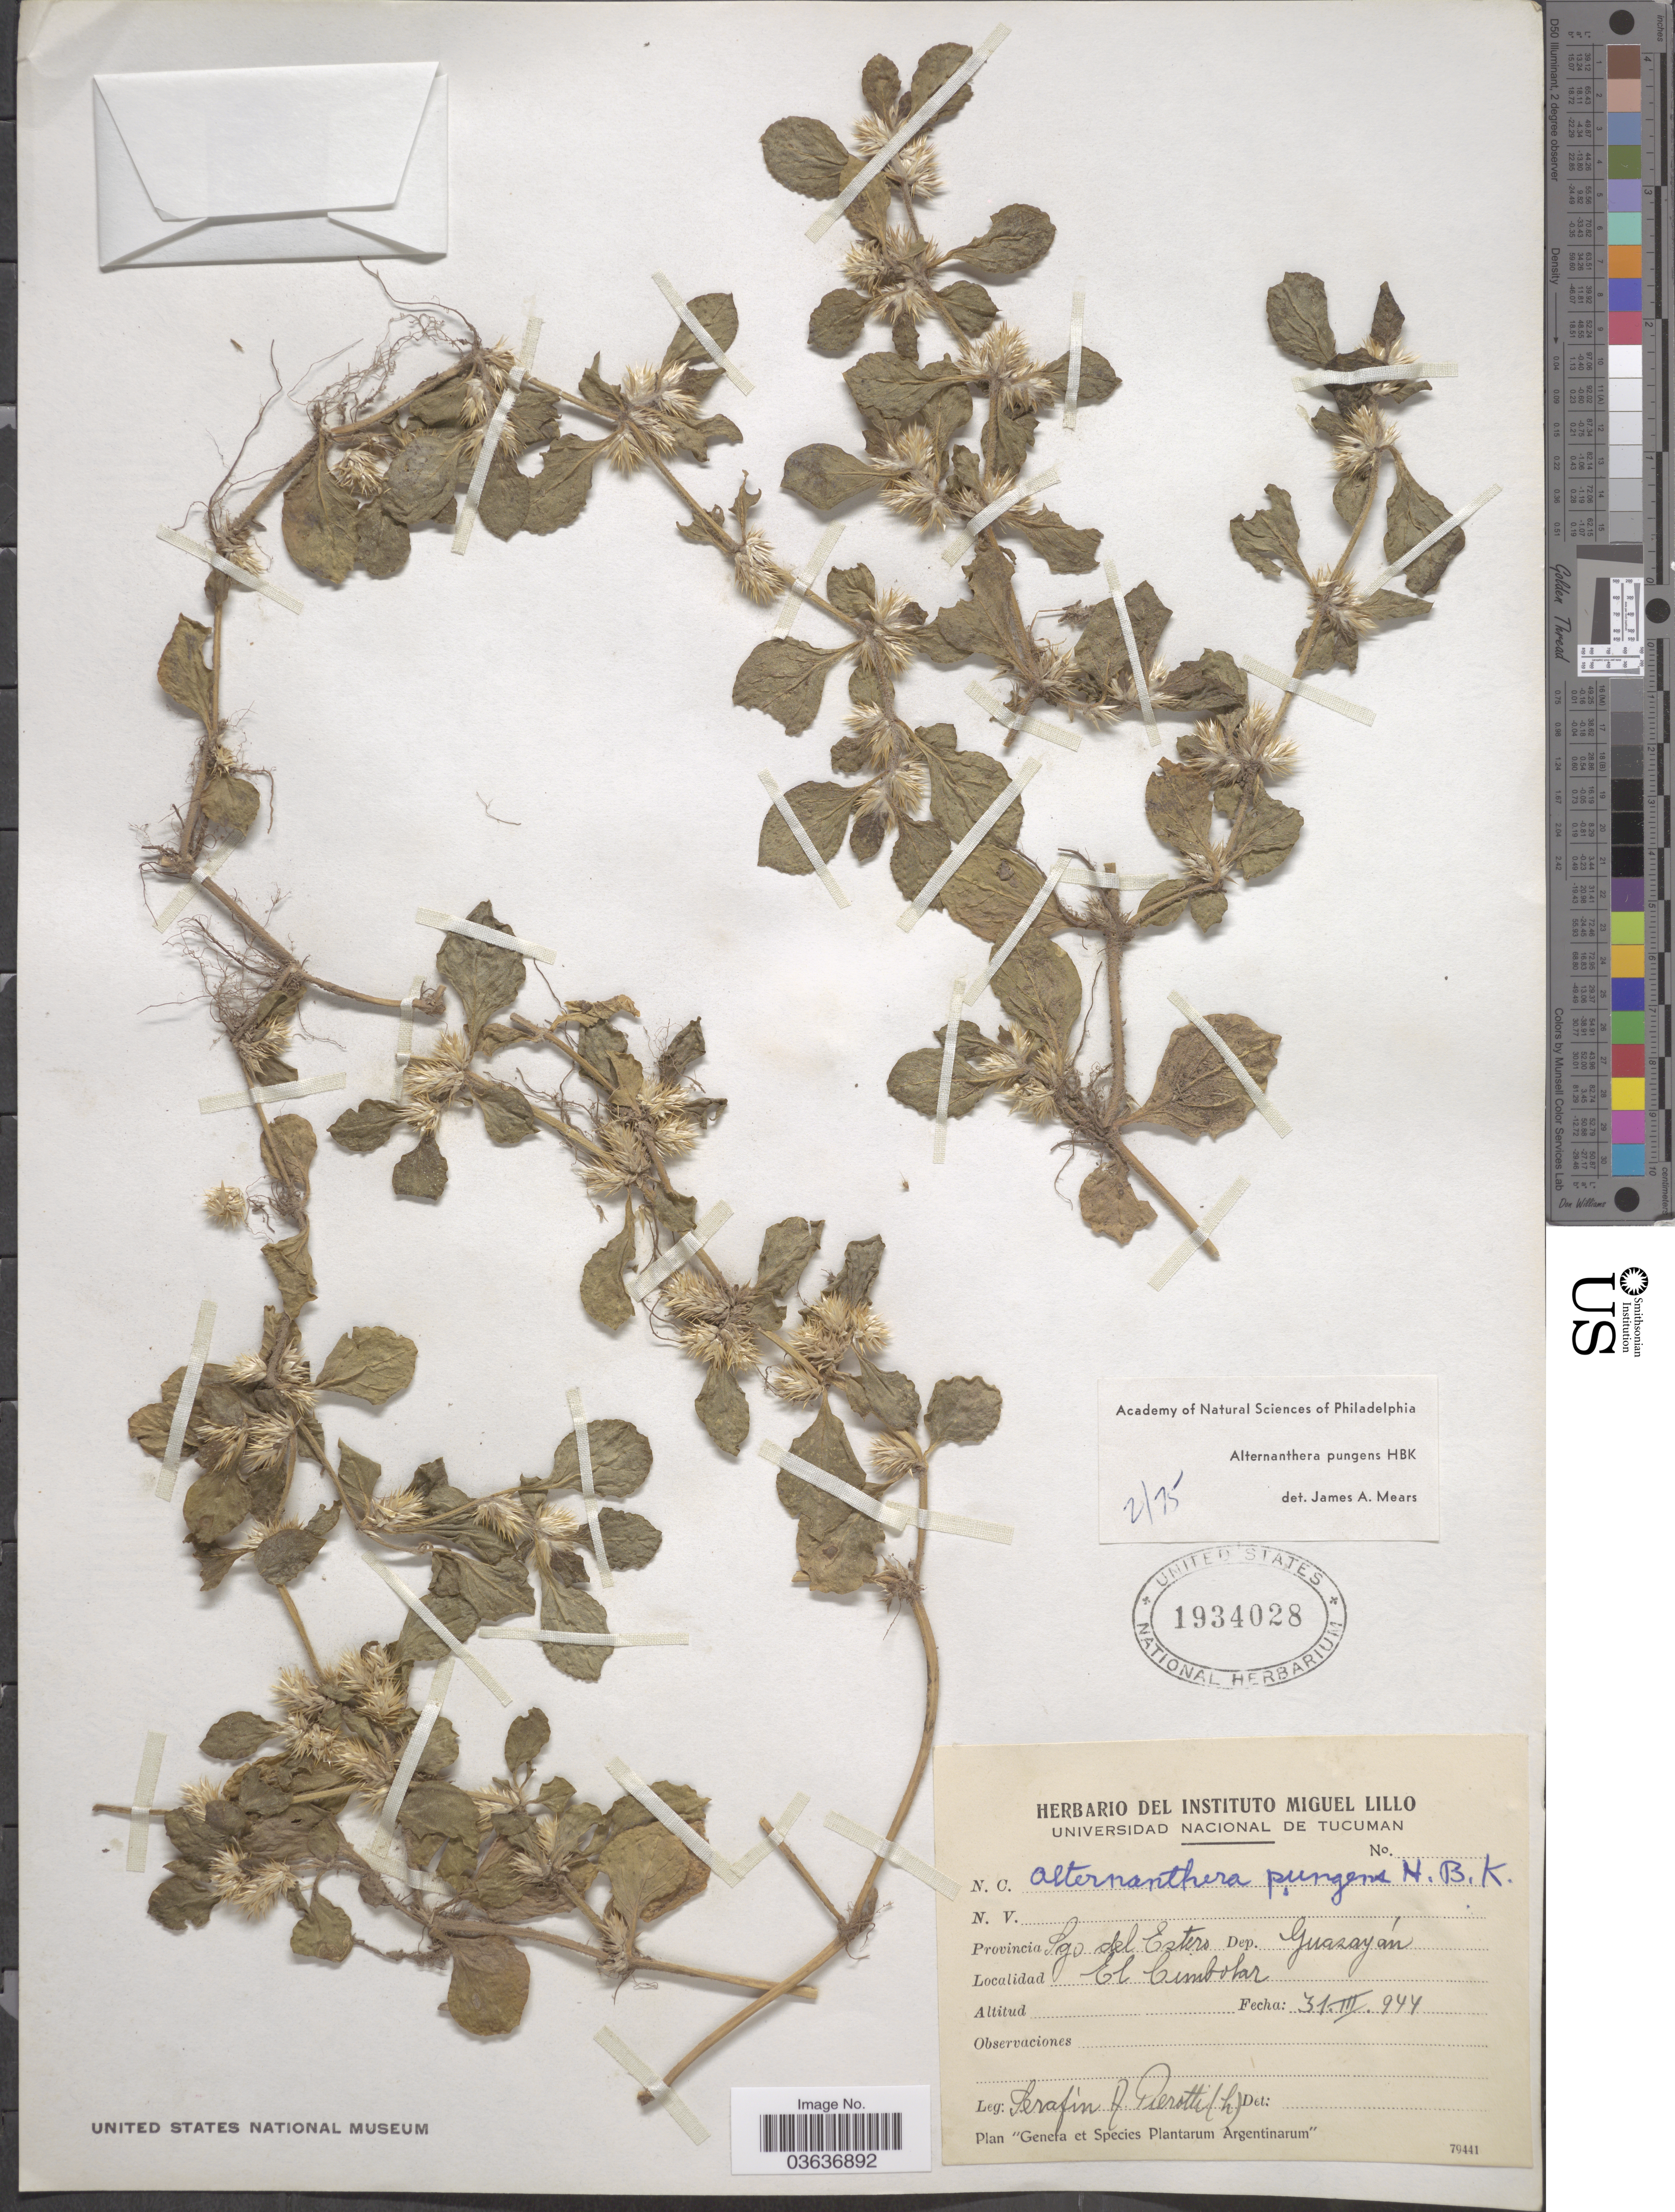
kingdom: Plantae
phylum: Tracheophyta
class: Magnoliopsida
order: Caryophyllales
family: Amaranthaceae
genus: Alternanthera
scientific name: Alternanthera pungens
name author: Kunth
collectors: S. A. Pierotti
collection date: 1944-03-31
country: Argentina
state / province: Santiago del Estero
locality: Provincia Sgo del Estero. Dep. Guasayán. El Cimbolar.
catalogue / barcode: US 1934028